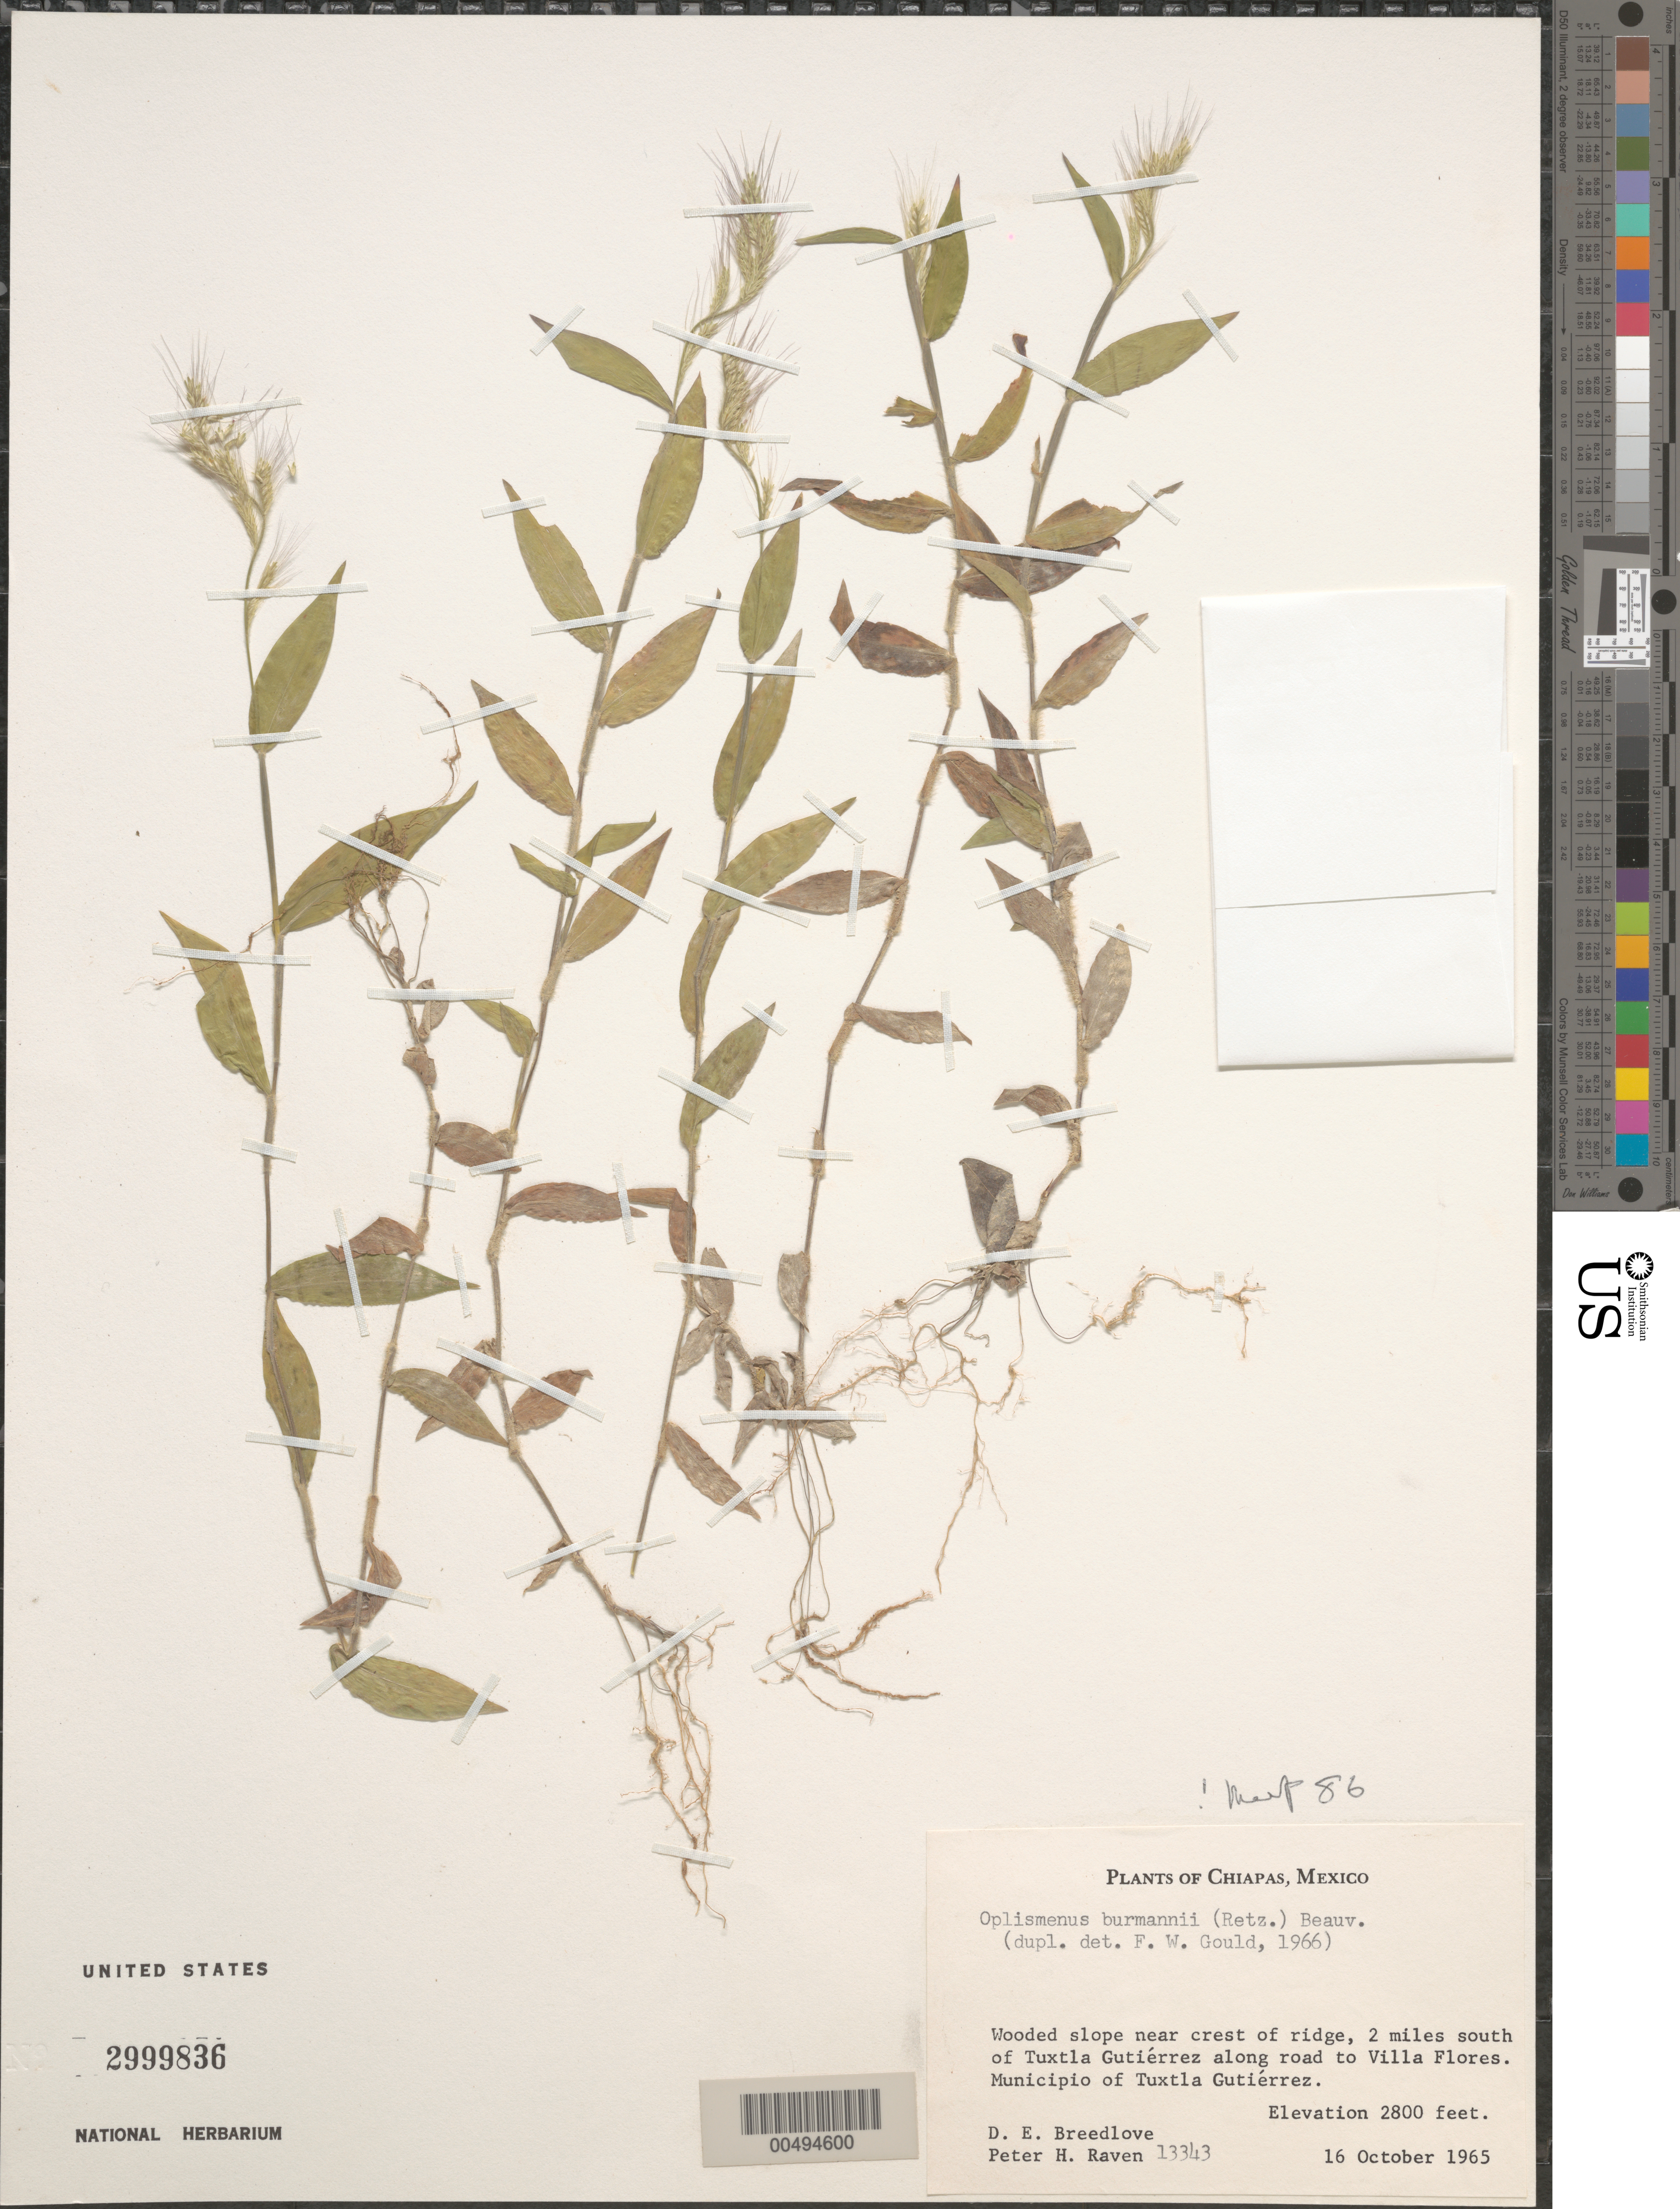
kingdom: Plantae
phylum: Tracheophyta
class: Liliopsida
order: Poales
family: Poaceae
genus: Oplismenus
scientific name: Oplismenus burmannii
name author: (Retz.) P. Beauv.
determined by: Pohl, R. W.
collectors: D. E. Breedlove & P. H. Raven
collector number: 13343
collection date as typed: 16 Oct 1965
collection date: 1965-10-16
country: Mexico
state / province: Chiapas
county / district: Tuxtla Gutiérrez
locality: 2 mi S of Tuxtla Gutiérrez along rd to Villa Flores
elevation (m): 853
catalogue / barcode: US 2999836